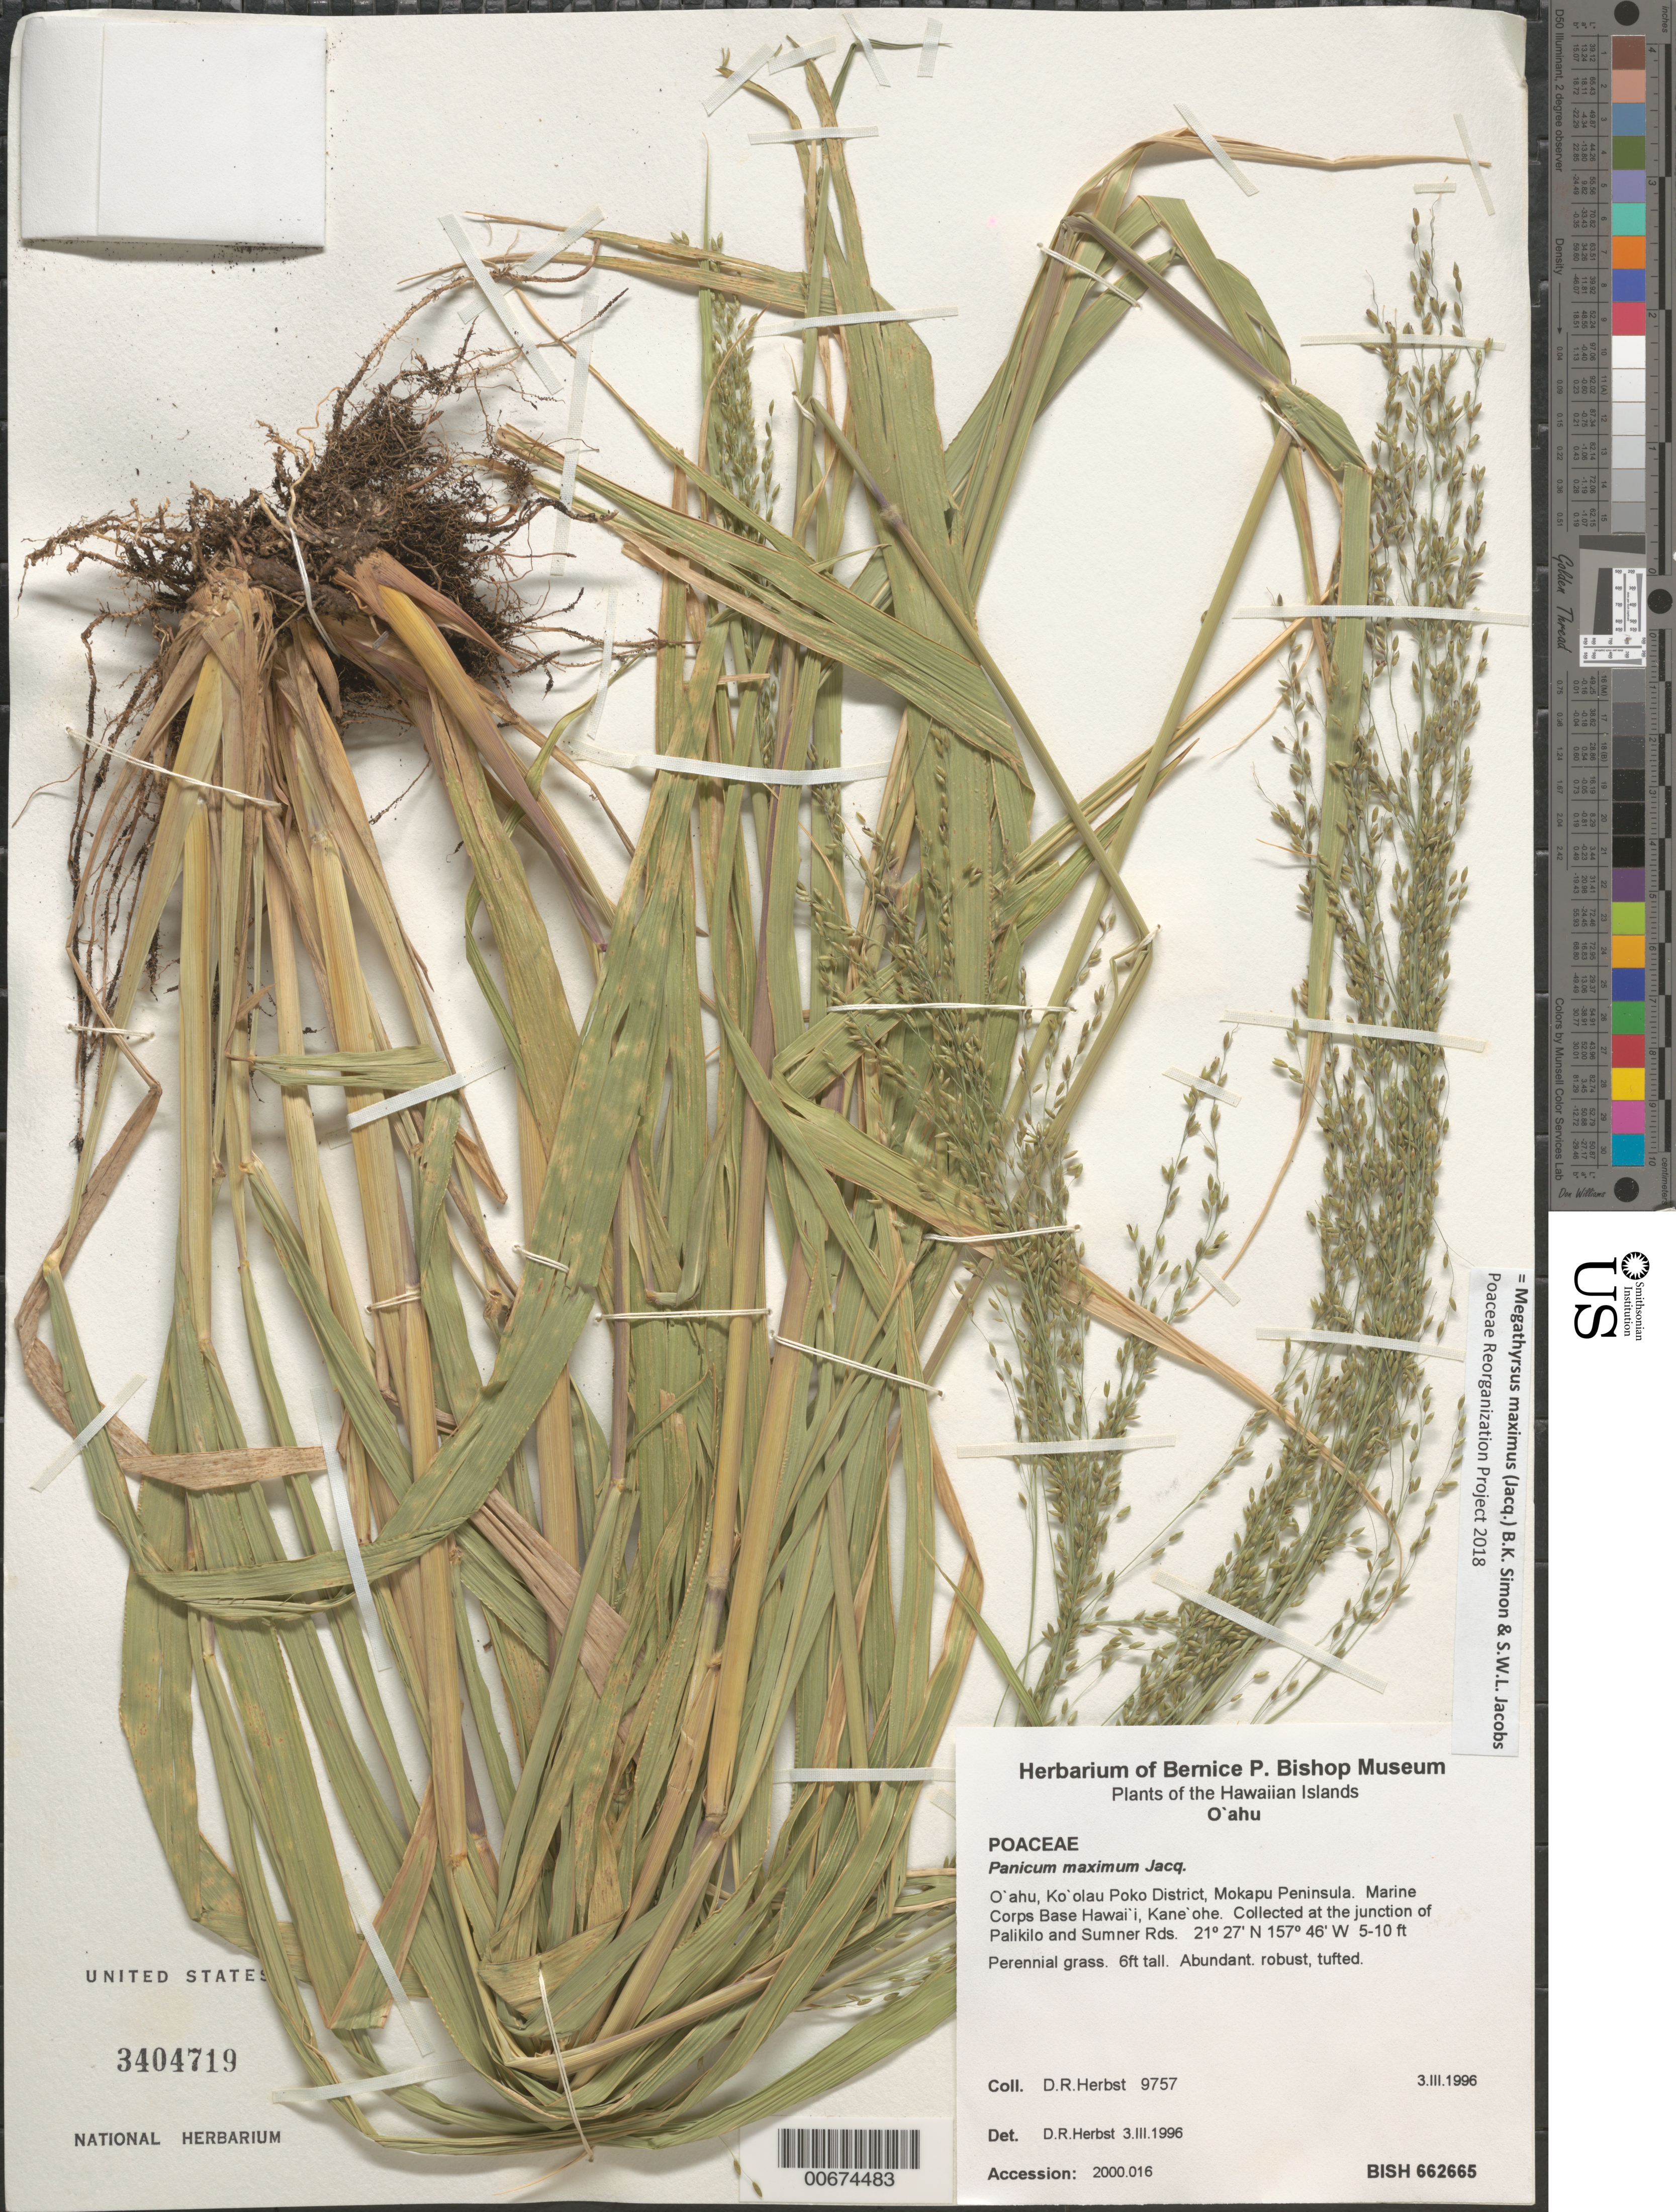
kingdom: Plantae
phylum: Tracheophyta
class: Liliopsida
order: Poales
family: Poaceae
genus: Panicum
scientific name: Panicum maximum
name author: Jacq.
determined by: Herbst, D. R.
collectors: D. R. Herbst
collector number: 9757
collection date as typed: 3 Mar 1997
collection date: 1997-03-03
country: United States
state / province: Hawaii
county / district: Honolulu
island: Oahu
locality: Oahu, Ko'olau Poko Distr., Mokapu Peninsula. Marine Corps Base Hawai'I, Kane'ohe. Collected at the junction of Palikilo and Sumn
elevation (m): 1.5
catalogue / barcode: US 3404719